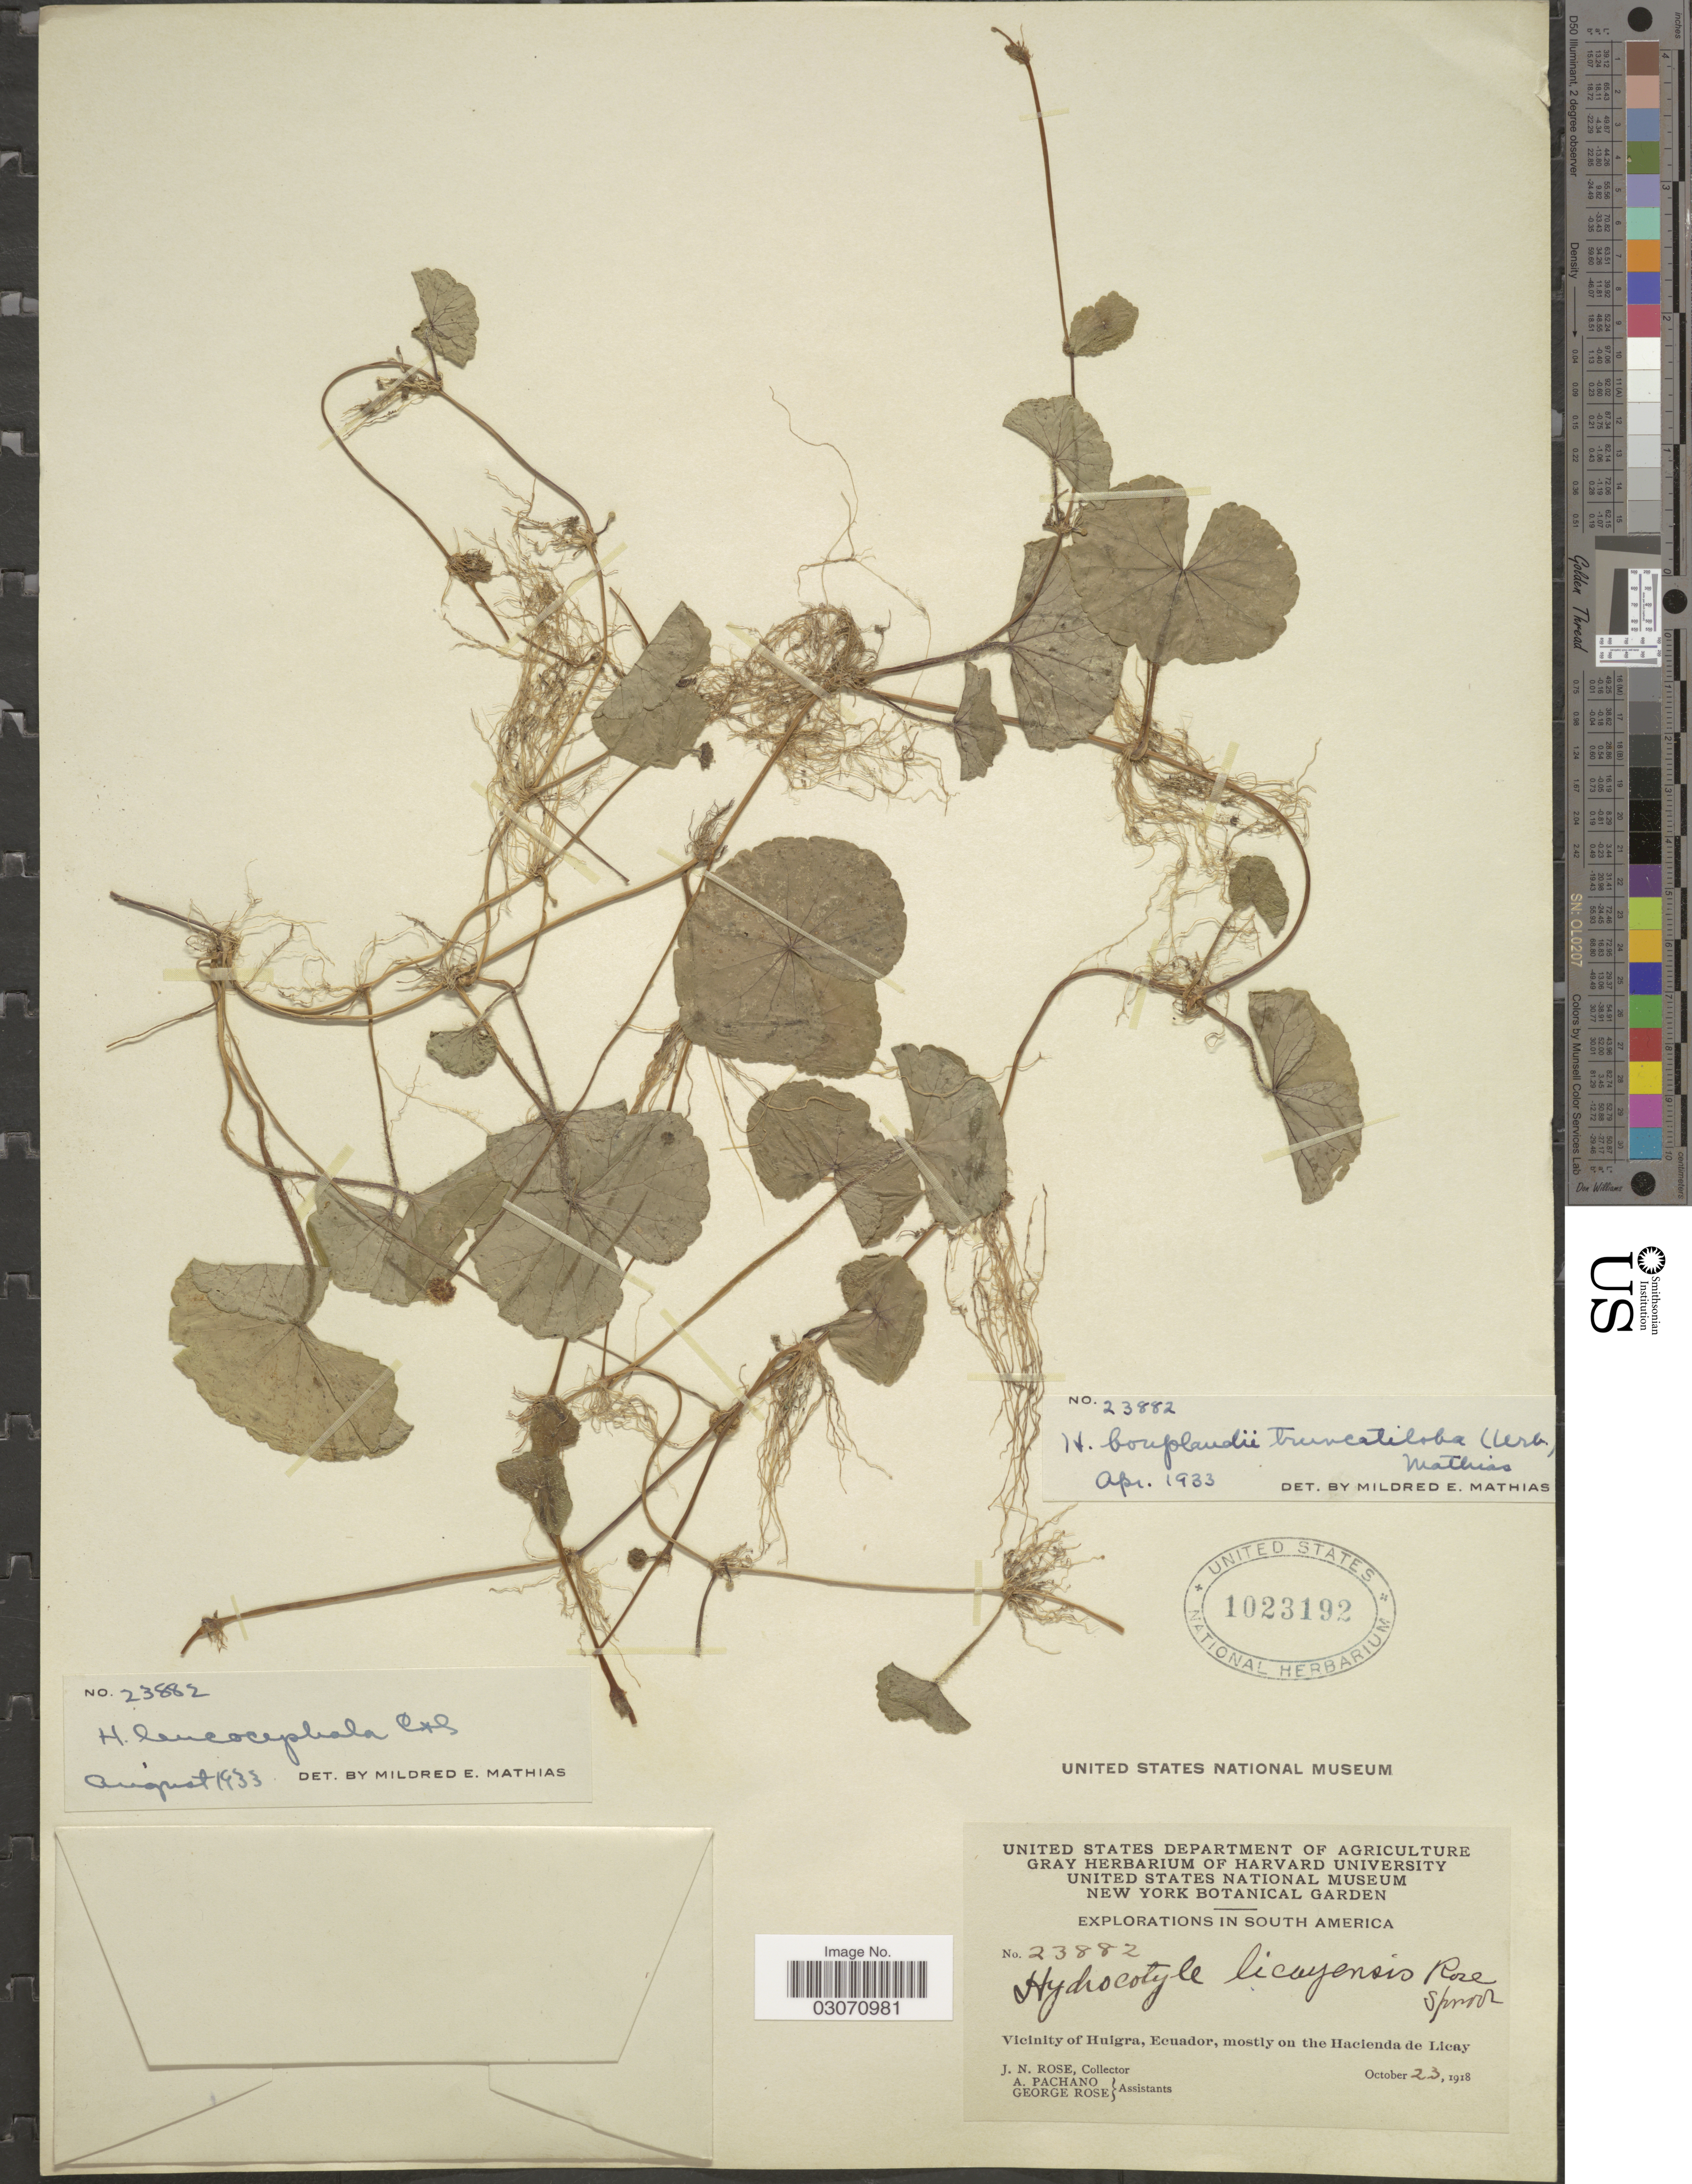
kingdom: Plantae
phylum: Tracheophyta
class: Magnoliopsida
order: Apiales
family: Araliaceae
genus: Hydrocotyle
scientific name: Hydrocotyle leucocephala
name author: Cham. & Schltdl.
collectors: J. N. Rose, A. Pachano & G. Rose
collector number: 23882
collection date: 1918-10-23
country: Ecuador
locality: Vicinity of Huigra, mostly on the Hacienda de Licay.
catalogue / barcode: US 1023192